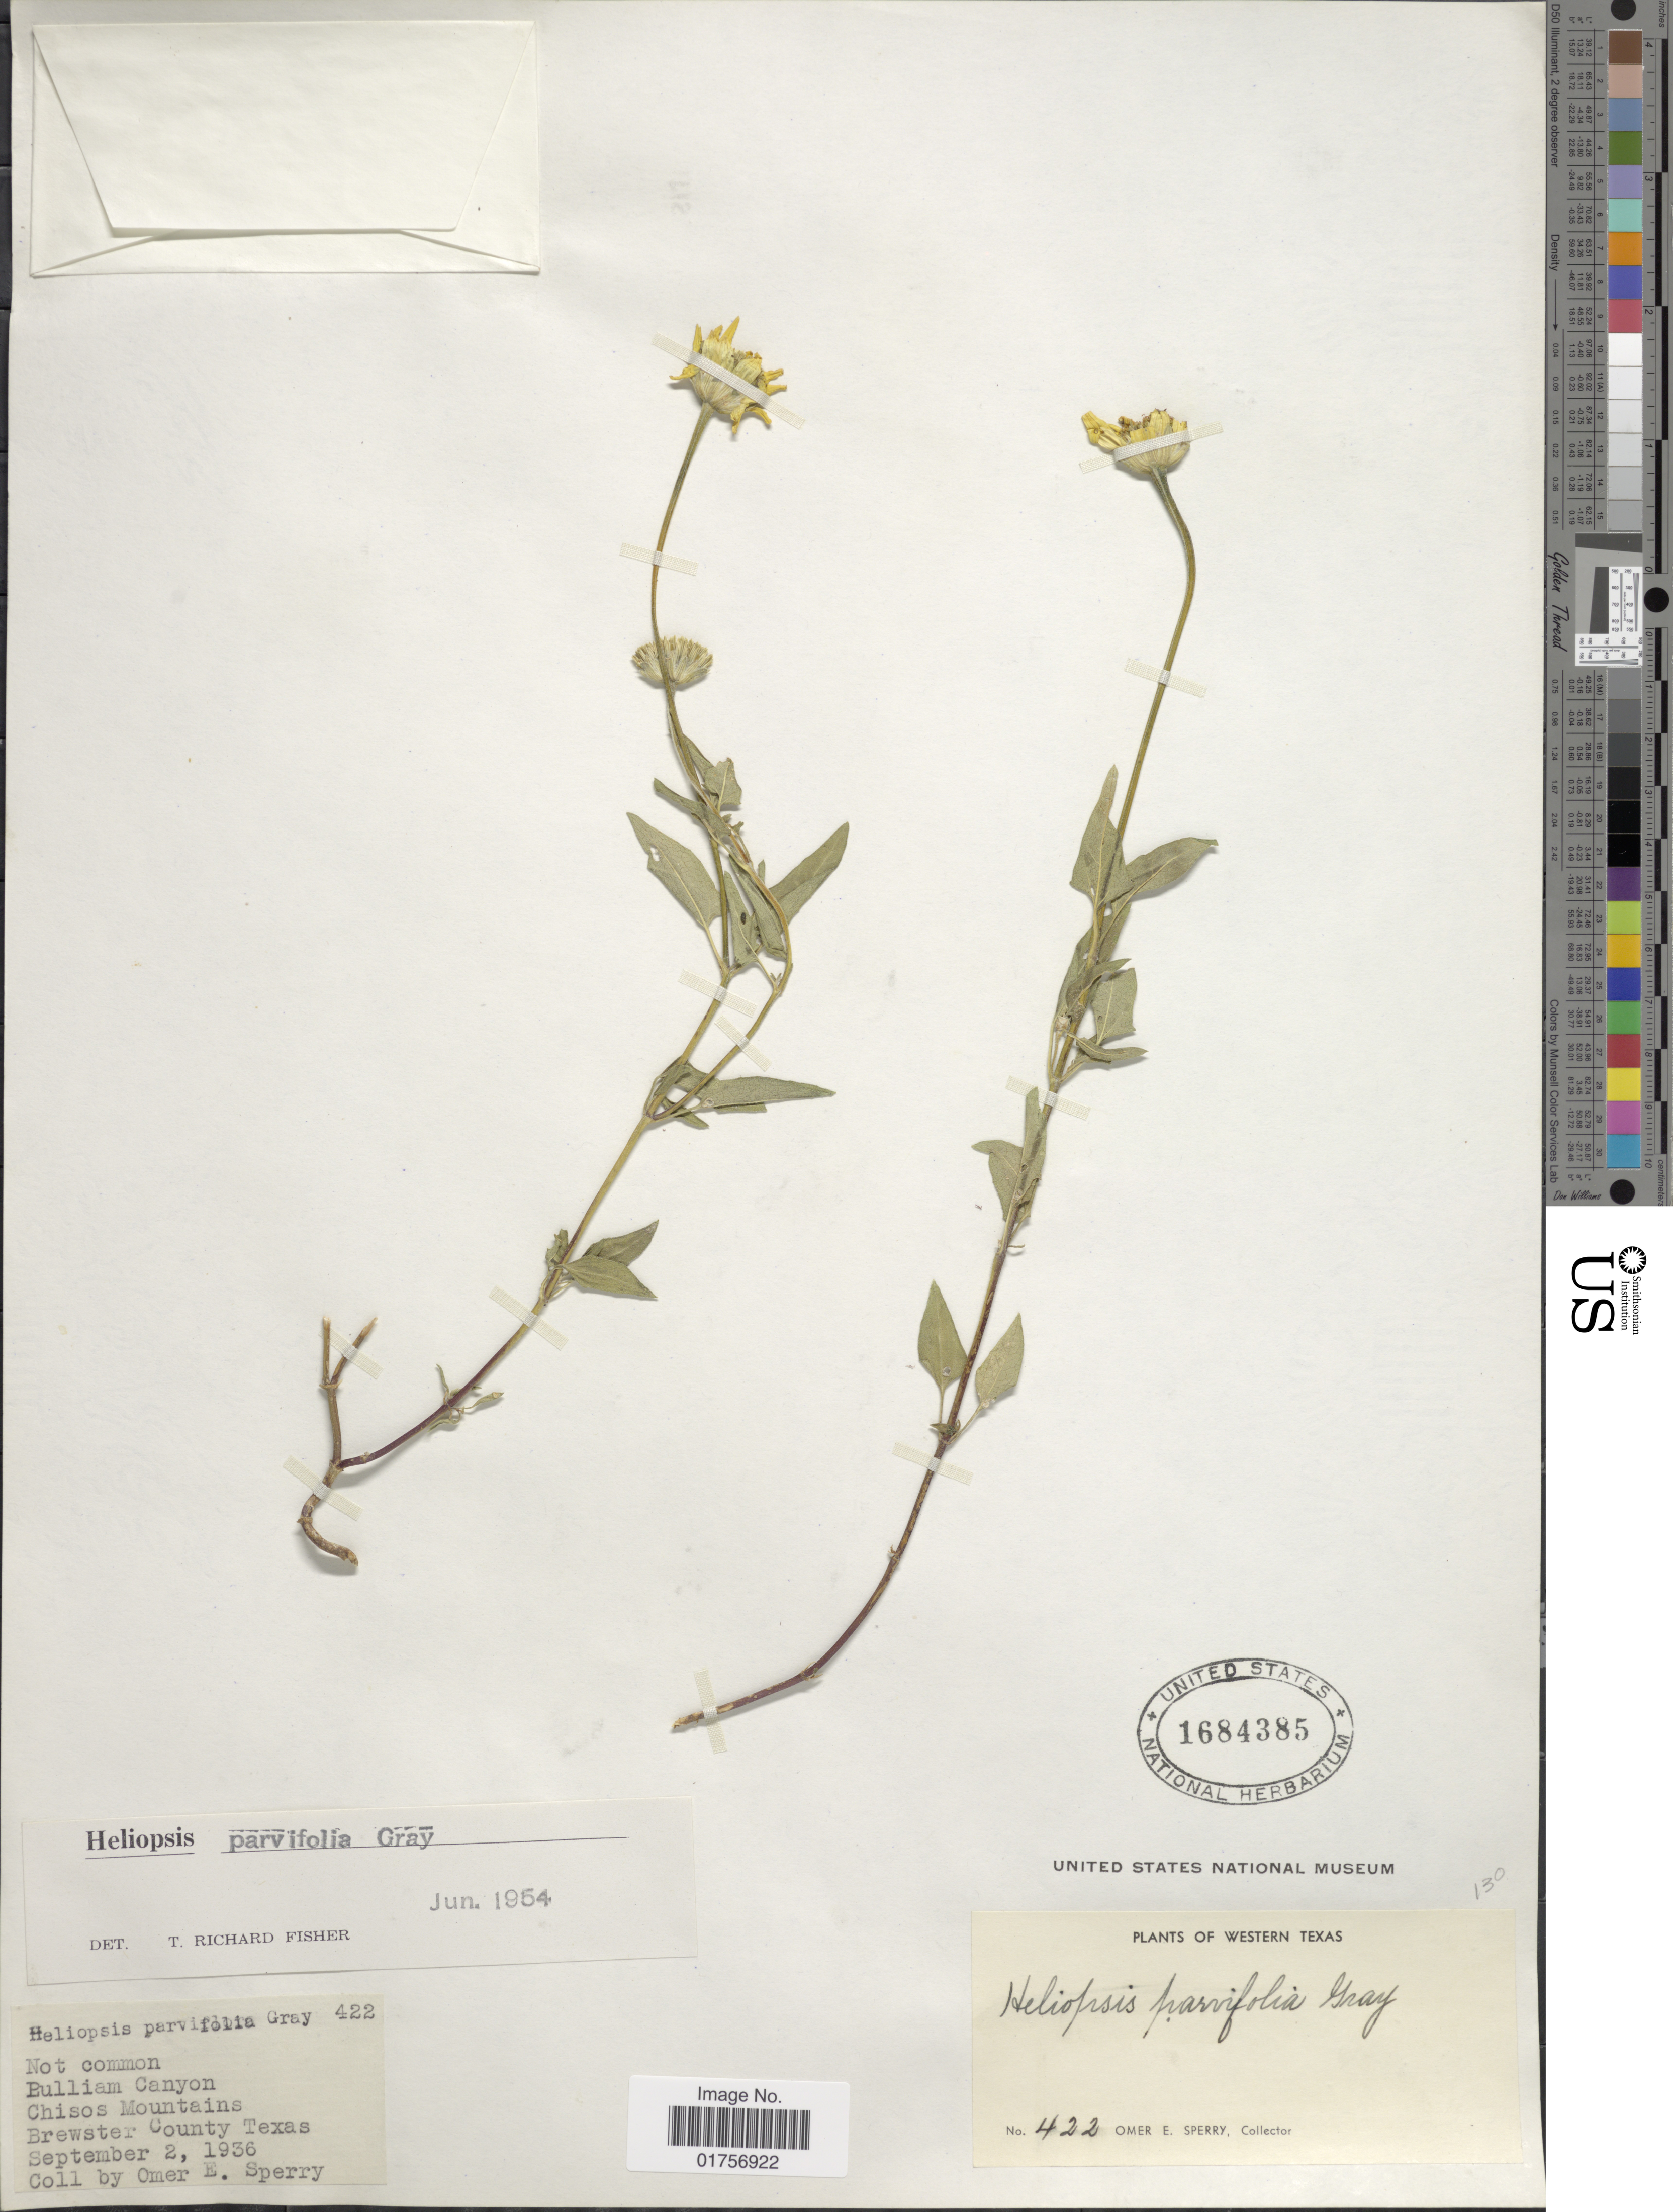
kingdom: Plantae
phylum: Tracheophyta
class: Magnoliopsida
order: Asterales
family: Asteraceae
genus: Heliopsis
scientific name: Heliopsis parvifolia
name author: A. Gray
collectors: O. E. Sperry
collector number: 422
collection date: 1936-09-02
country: United States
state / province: Texas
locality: Western Texas. Bulliam Canyon. Chisos Mountains. Brewster County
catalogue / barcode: US 1684385